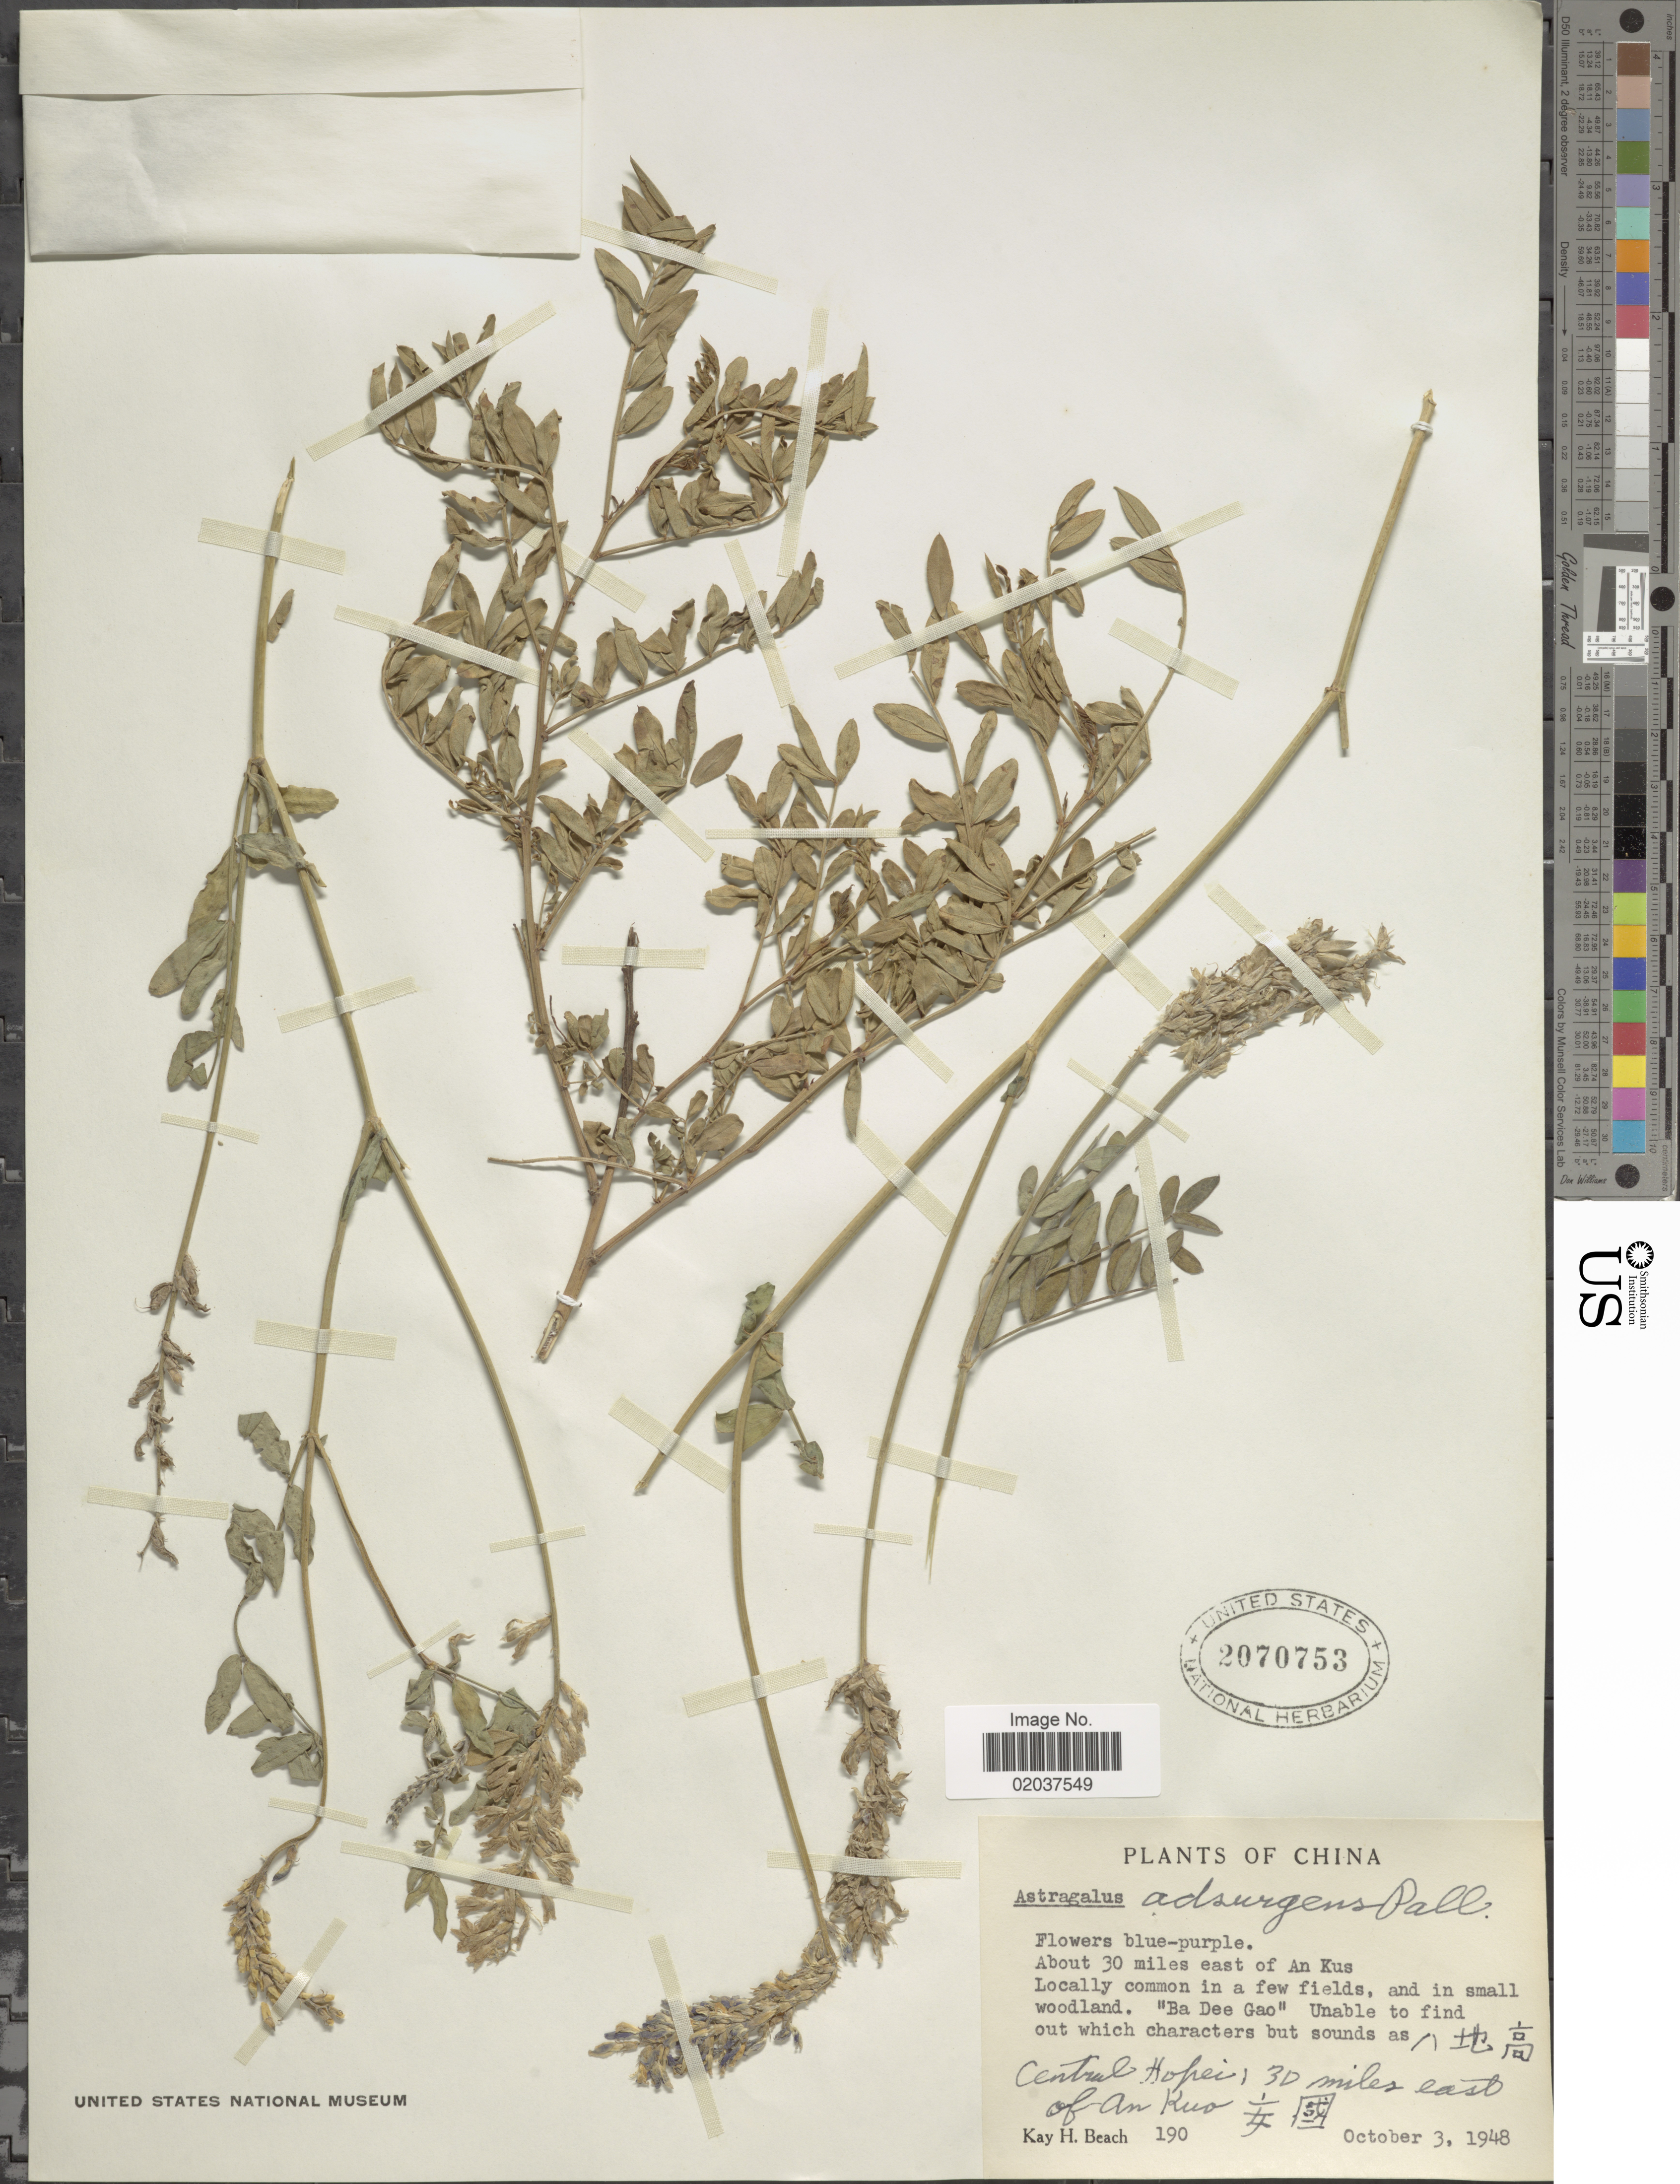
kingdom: Plantae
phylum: Tracheophyta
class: Magnoliopsida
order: Fabales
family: Fabaceae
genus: Astragalus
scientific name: Astragalus adsurgens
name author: Pall.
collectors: K. H. Beach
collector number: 190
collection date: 1948-10-03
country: China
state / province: Hebei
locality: Central Hopei, 30 miles east of An Kus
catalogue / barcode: US 2070753